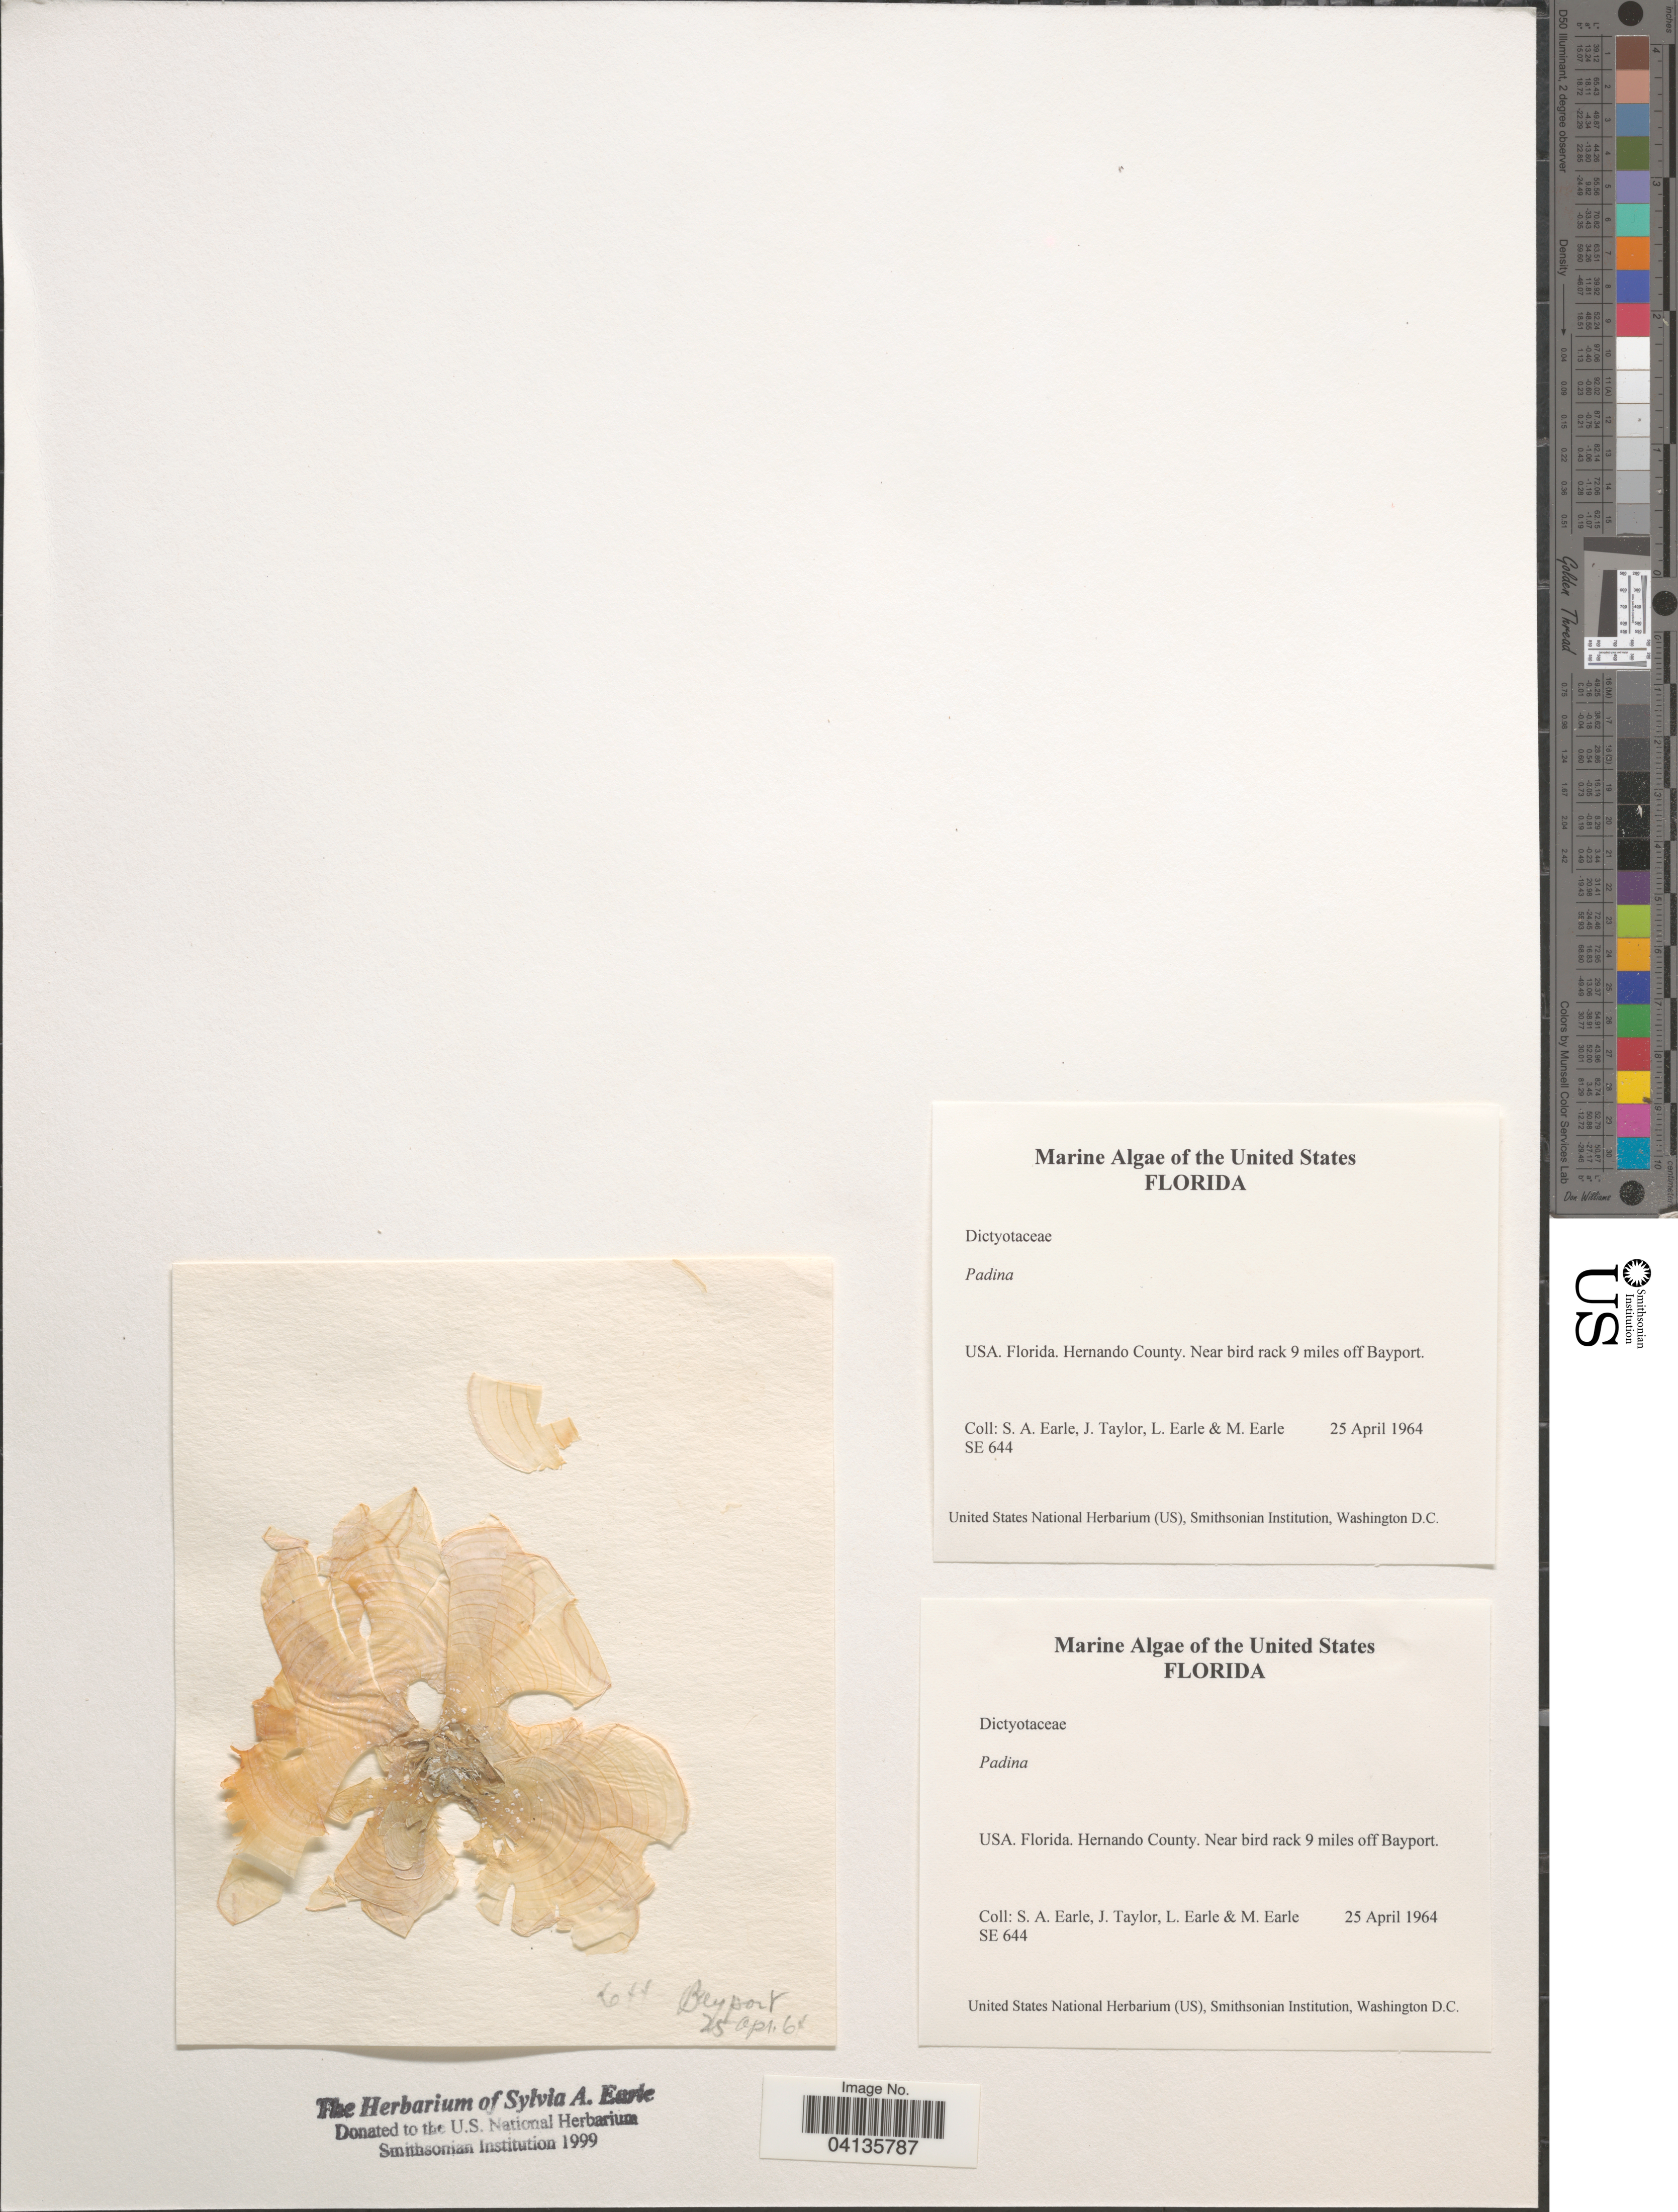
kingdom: Chromista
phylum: Ochrophyta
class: Phaeophyceae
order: Dictyotales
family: Dictyotaceae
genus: Padina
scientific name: Padina sp.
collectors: S. A. Earle, J. Taylor, L. Earle & M. Earle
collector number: SE 644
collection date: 1964-04-25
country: United States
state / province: Florida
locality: Hernando County. Near bird rack 9 miles off Bayport.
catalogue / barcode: US 238596